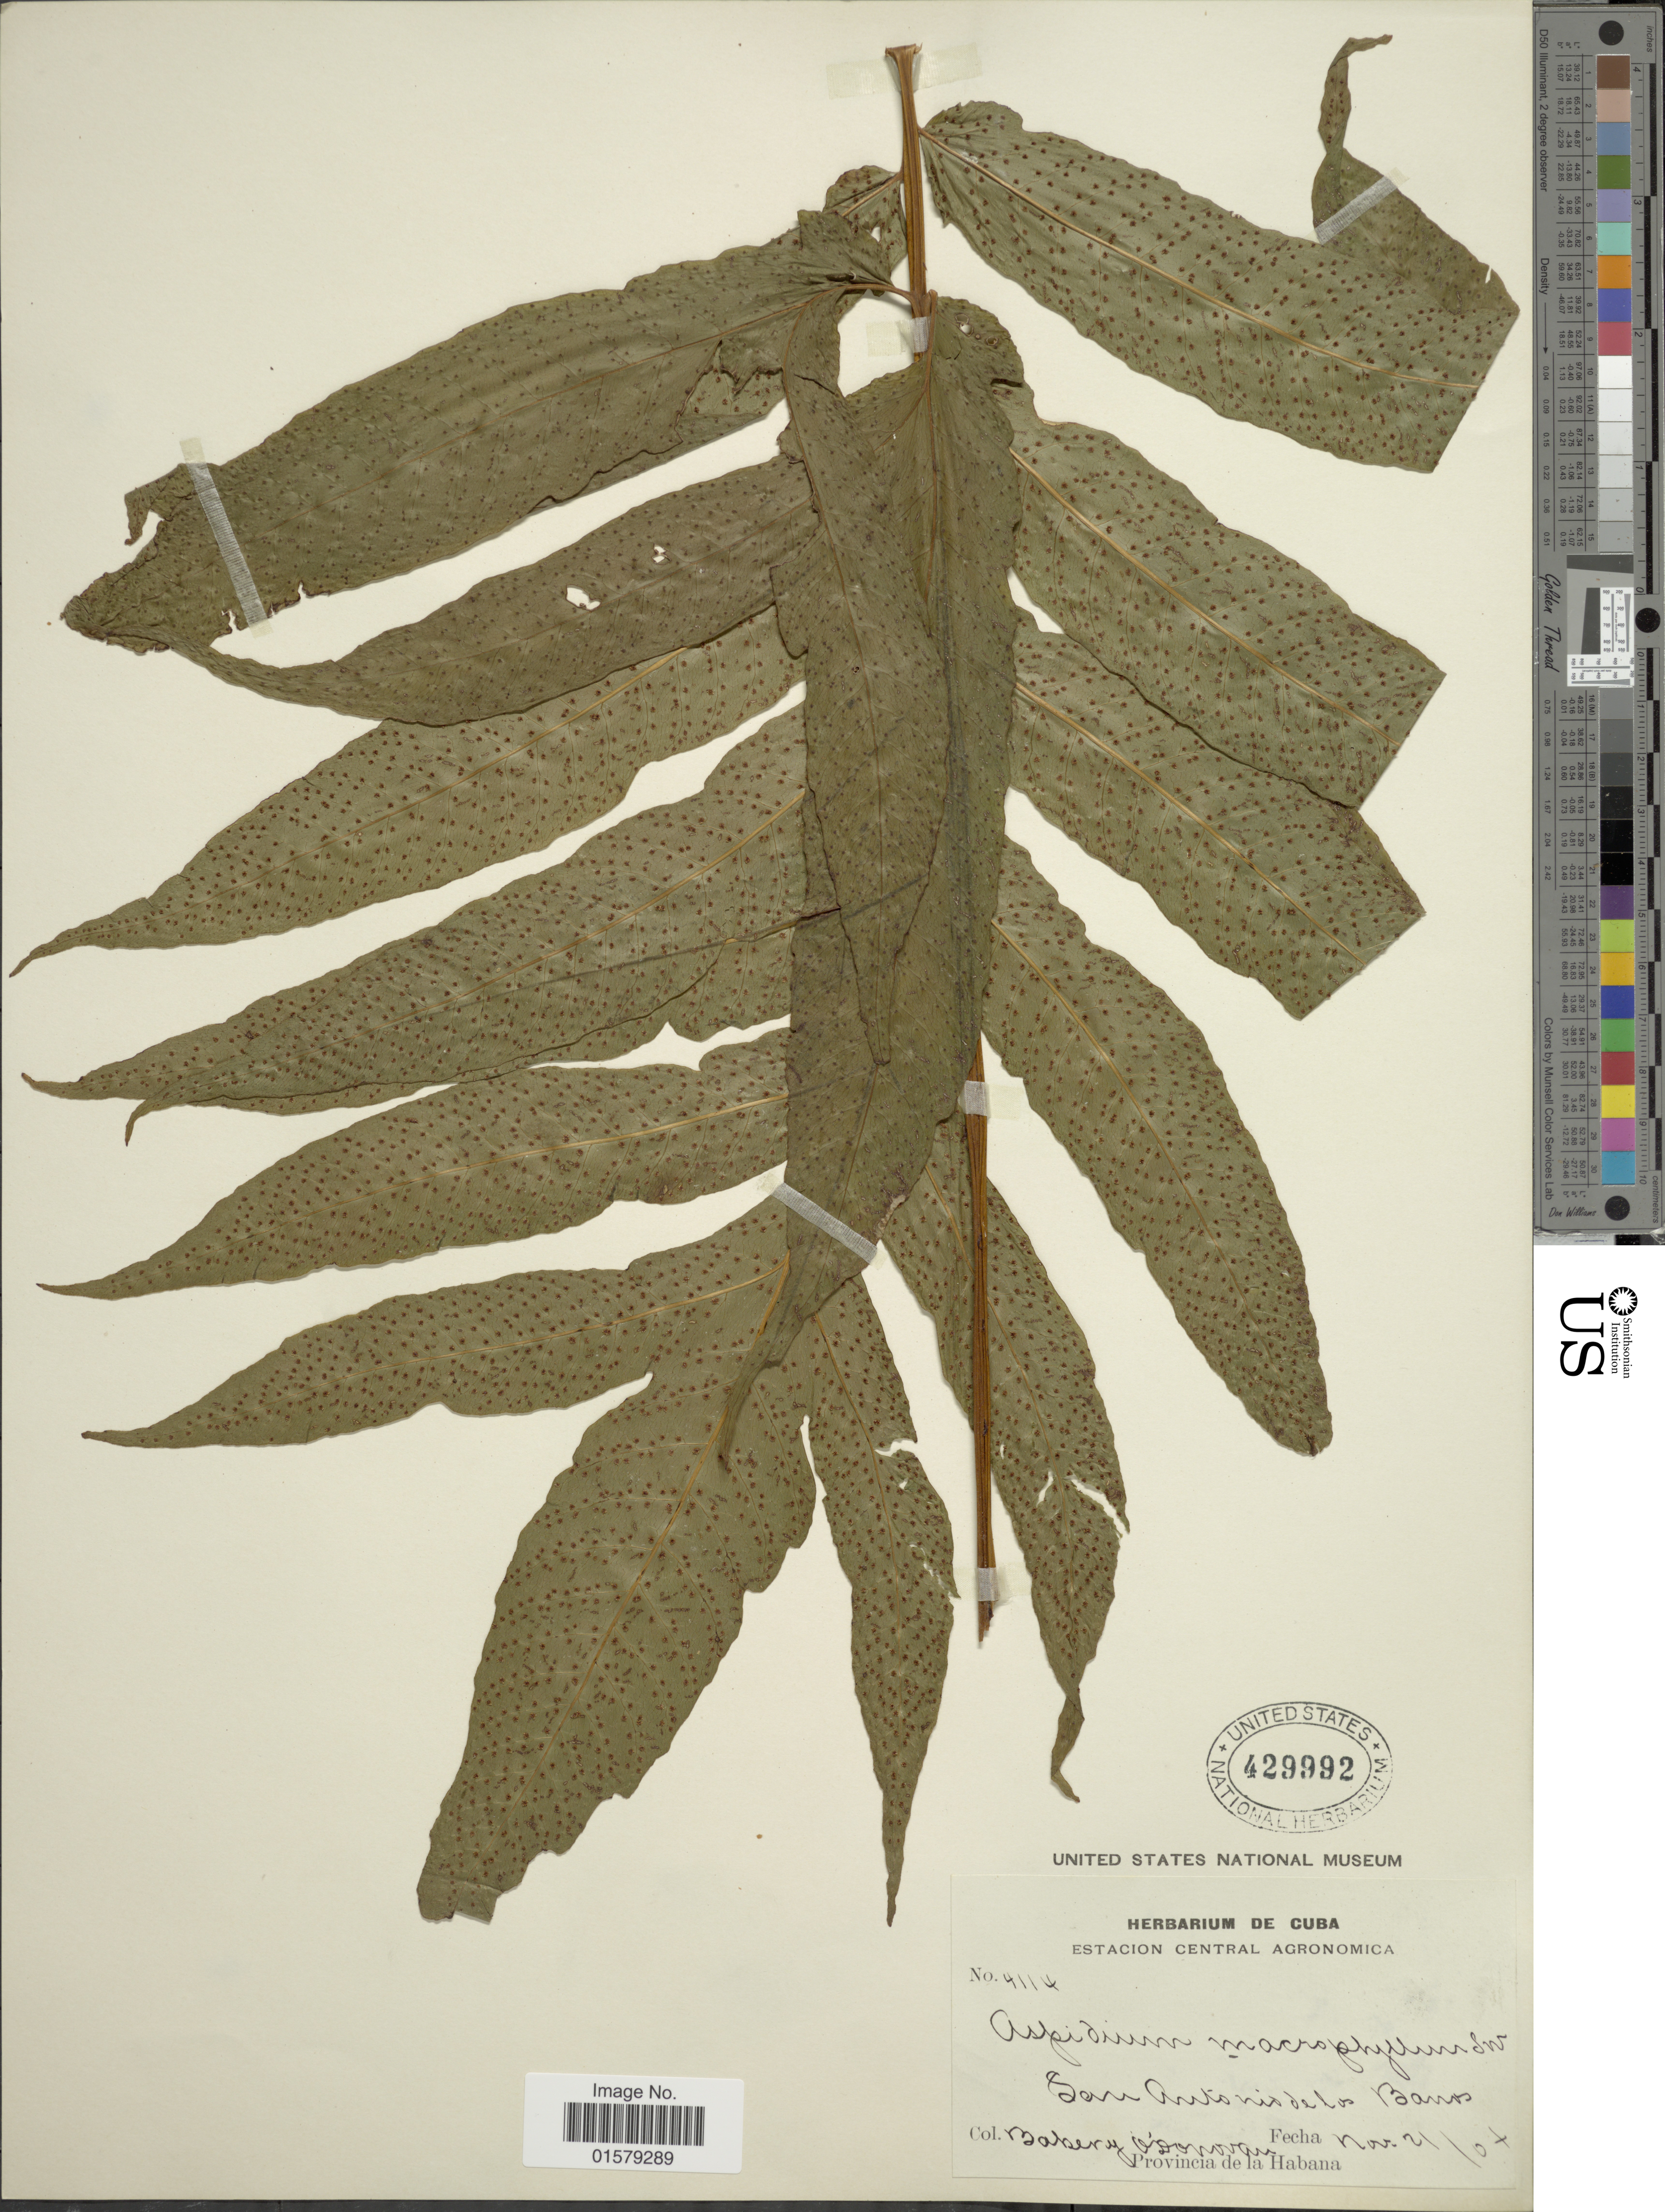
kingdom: Plantae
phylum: Tracheophyta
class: Polypodiopsida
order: Polypodiales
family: Tectariaceae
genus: Tectaria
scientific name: Tectaria incisa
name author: Cav.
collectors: C. F. Baker & E. O'Donovan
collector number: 4114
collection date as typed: Transcribed d/m/y: 21/11/4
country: Cuba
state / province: La Habana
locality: San Antonio de los Banos.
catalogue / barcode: US 429992